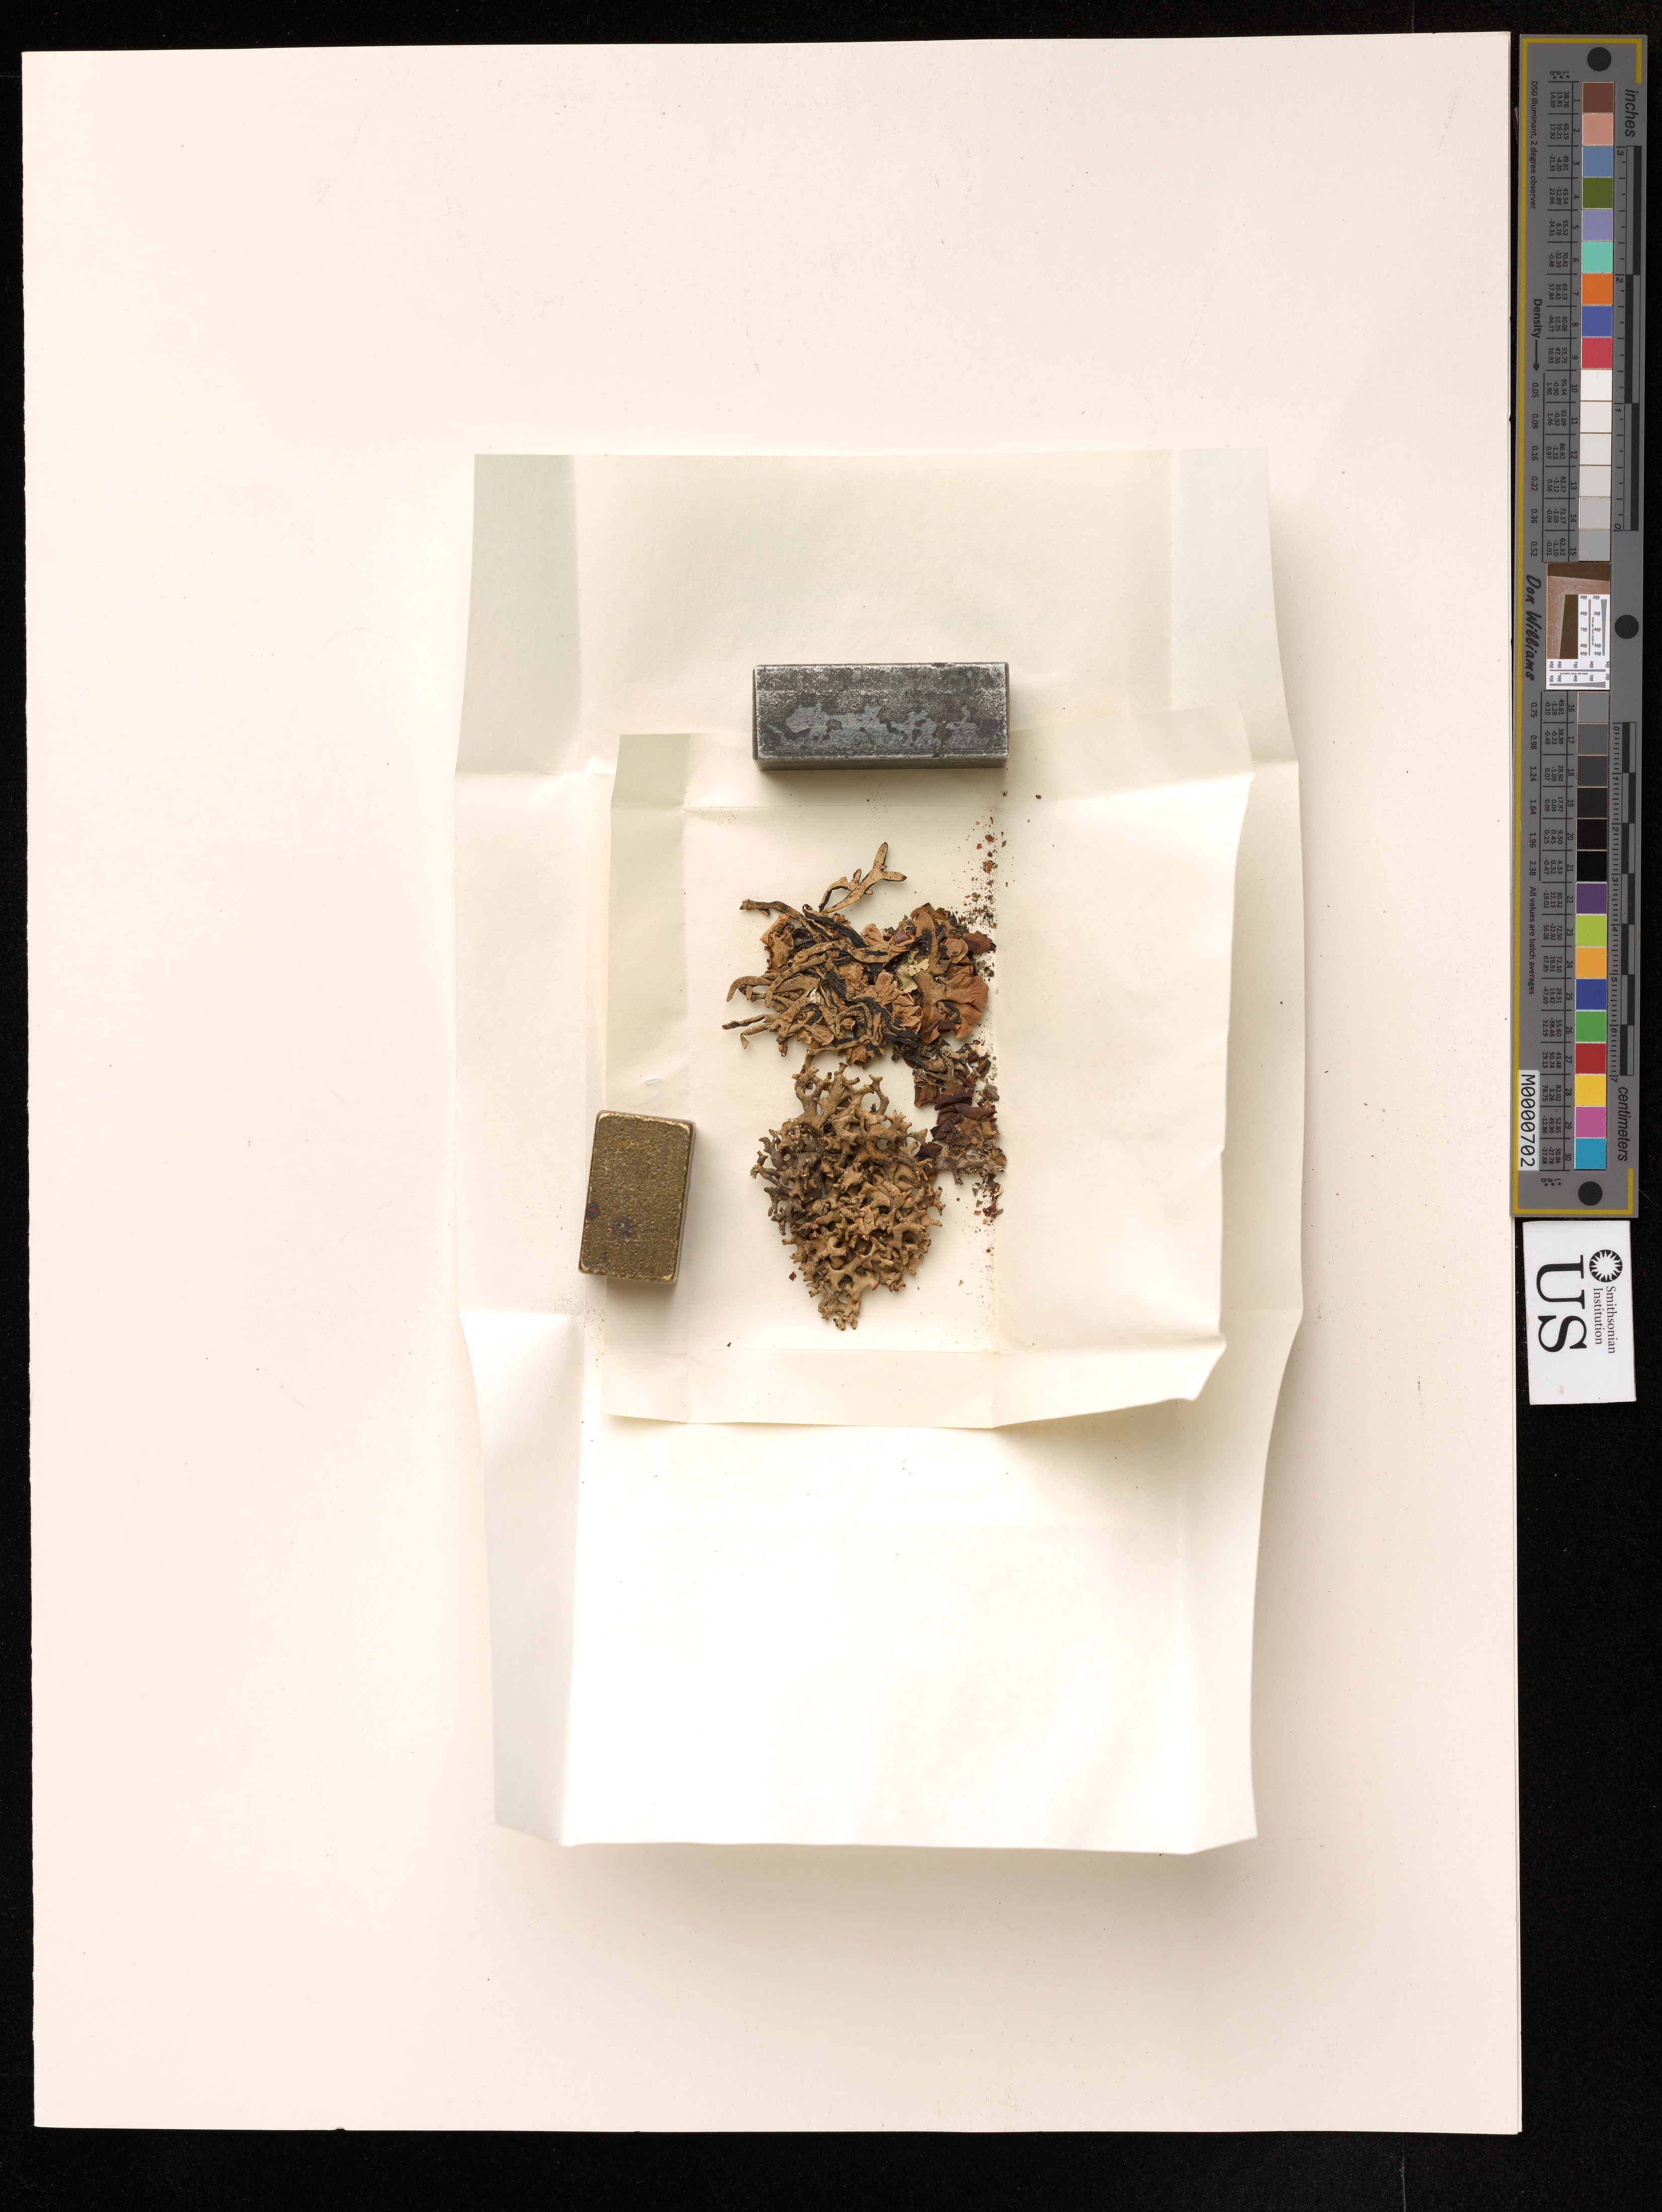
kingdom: Fungi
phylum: Ascomycota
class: Lecanoromycetes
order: Lecanorales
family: Parmeliaceae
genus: Hypogymnia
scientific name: Hypogymnia inactiva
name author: (Krog) Ohlsson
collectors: H. Bolander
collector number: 70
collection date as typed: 1864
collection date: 1864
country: United States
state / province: California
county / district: Alameda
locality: Oakland